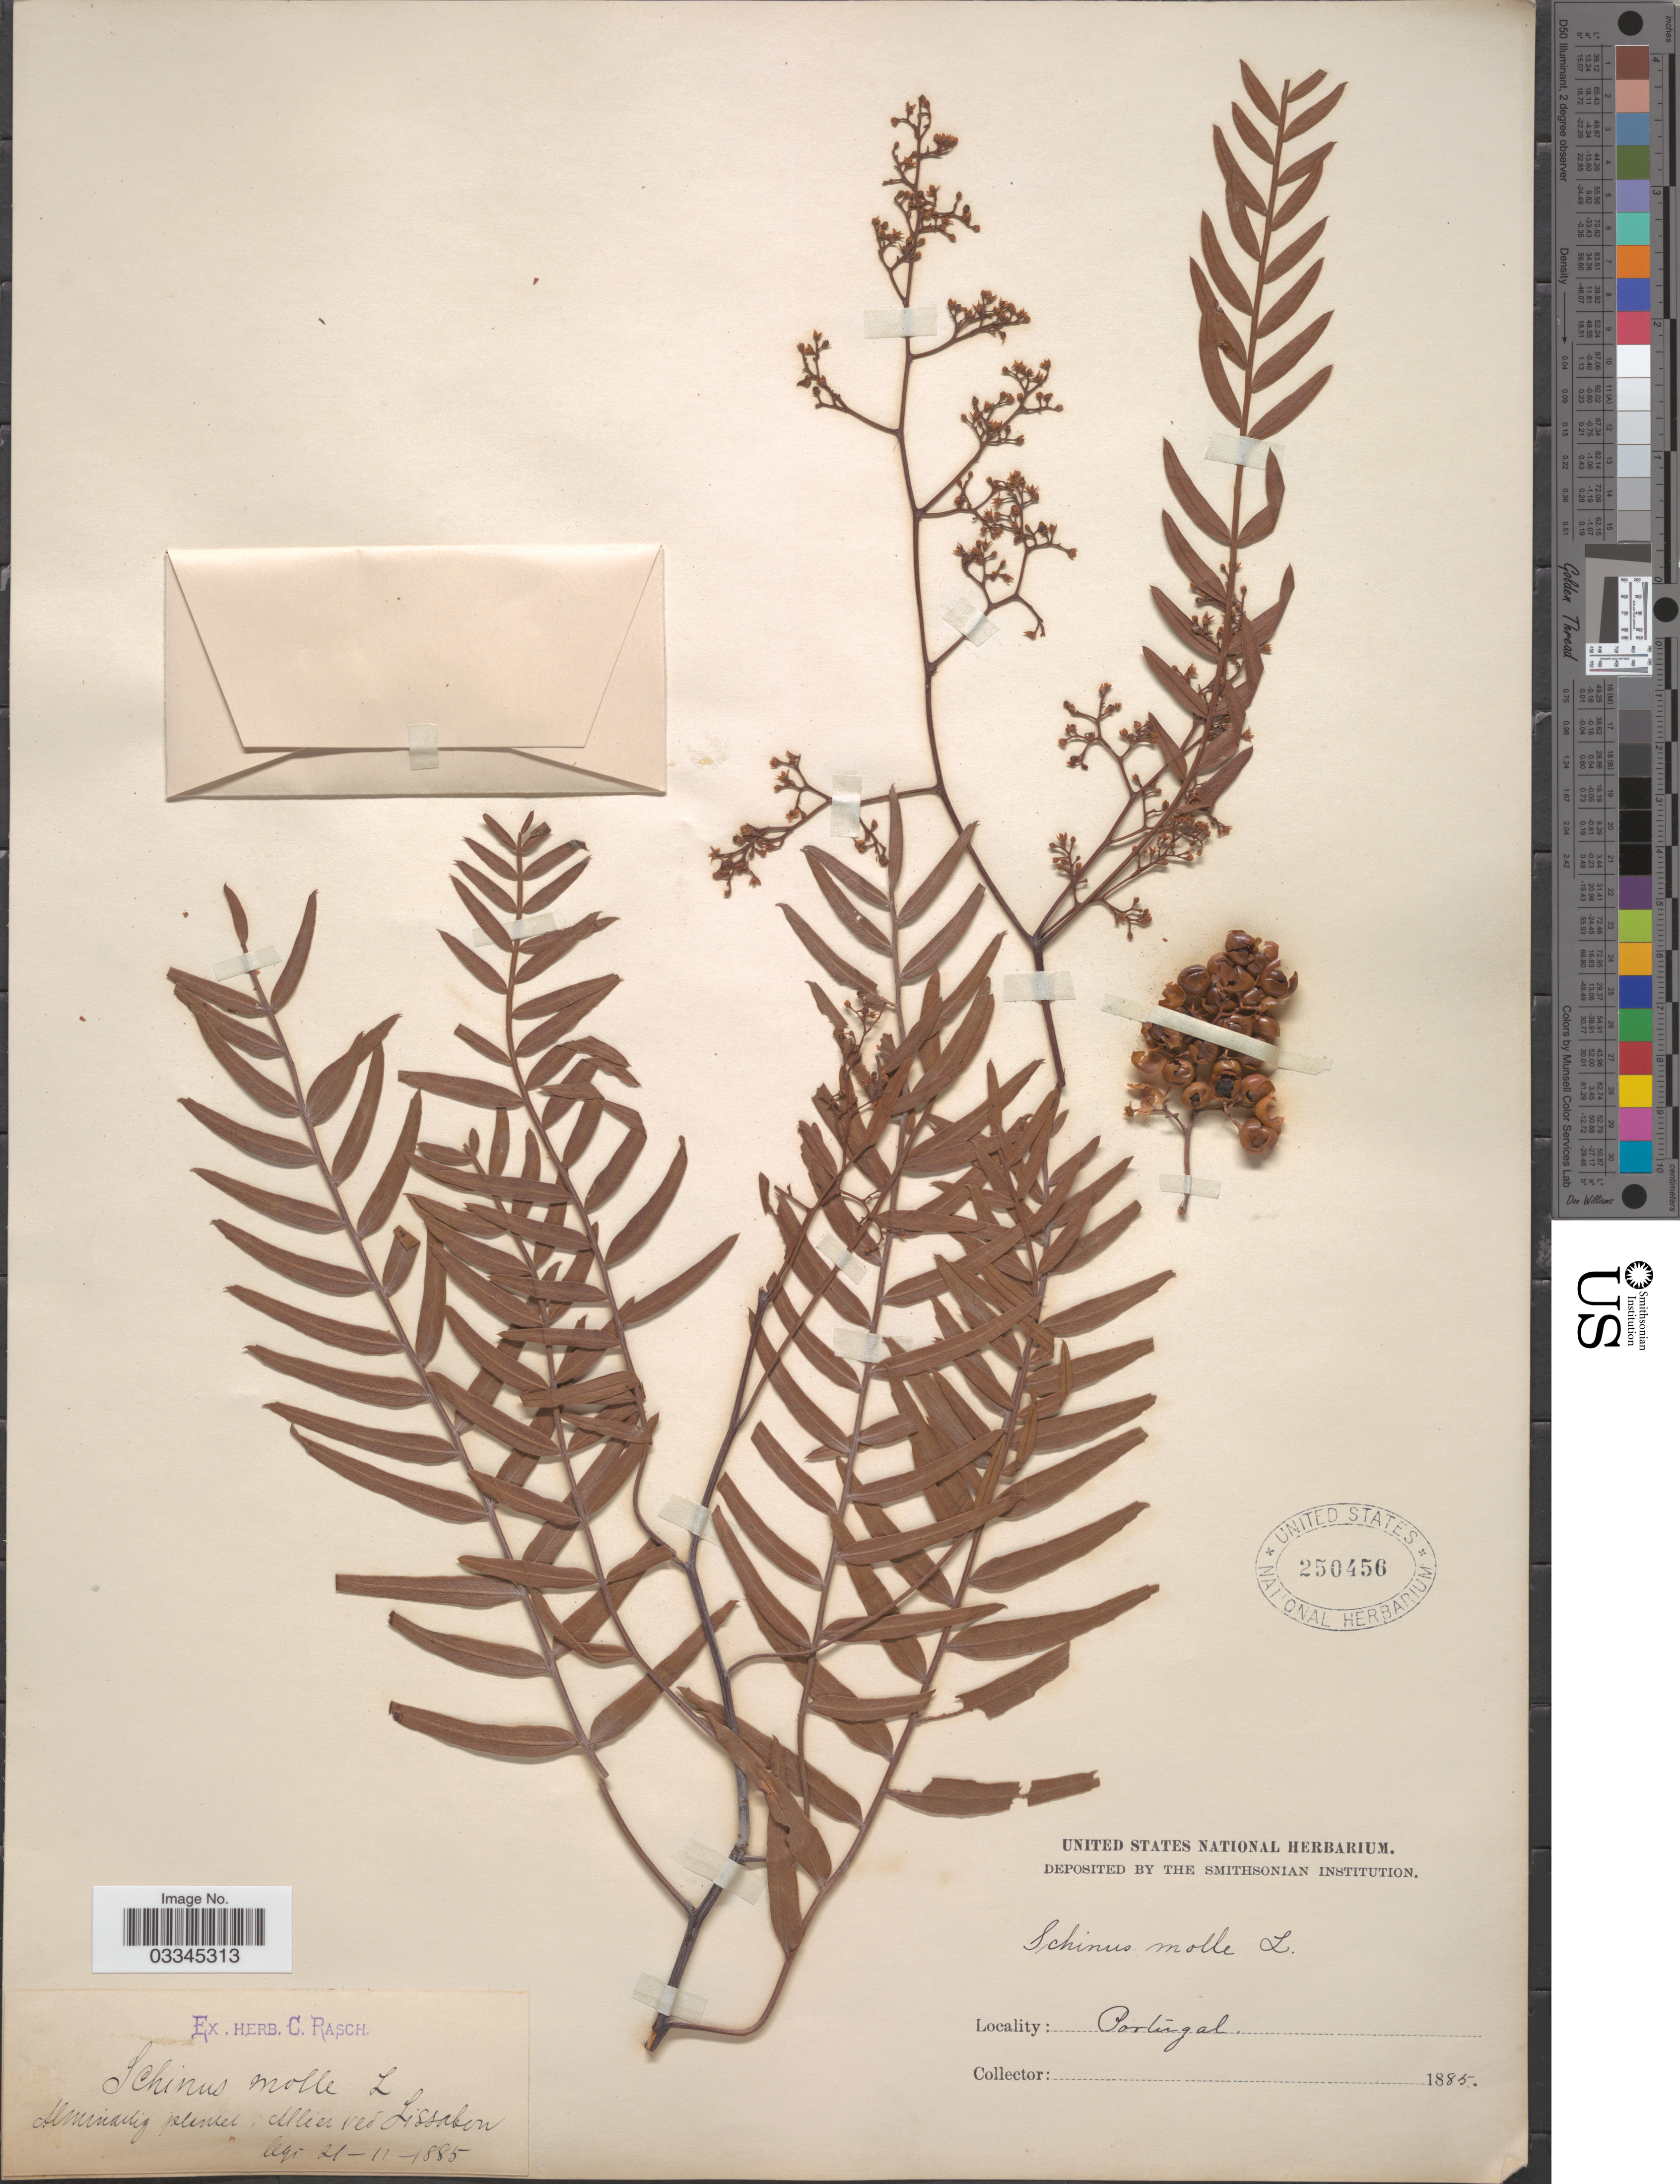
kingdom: Plantae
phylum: Tracheophyta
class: Magnoliopsida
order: Sapindales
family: Anacardiaceae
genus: Schinus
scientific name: Schinus molle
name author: L.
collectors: C. Rasch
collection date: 1885-11-21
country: Portugal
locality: Allier ved [interpreted] Lissabon.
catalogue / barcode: US 250456